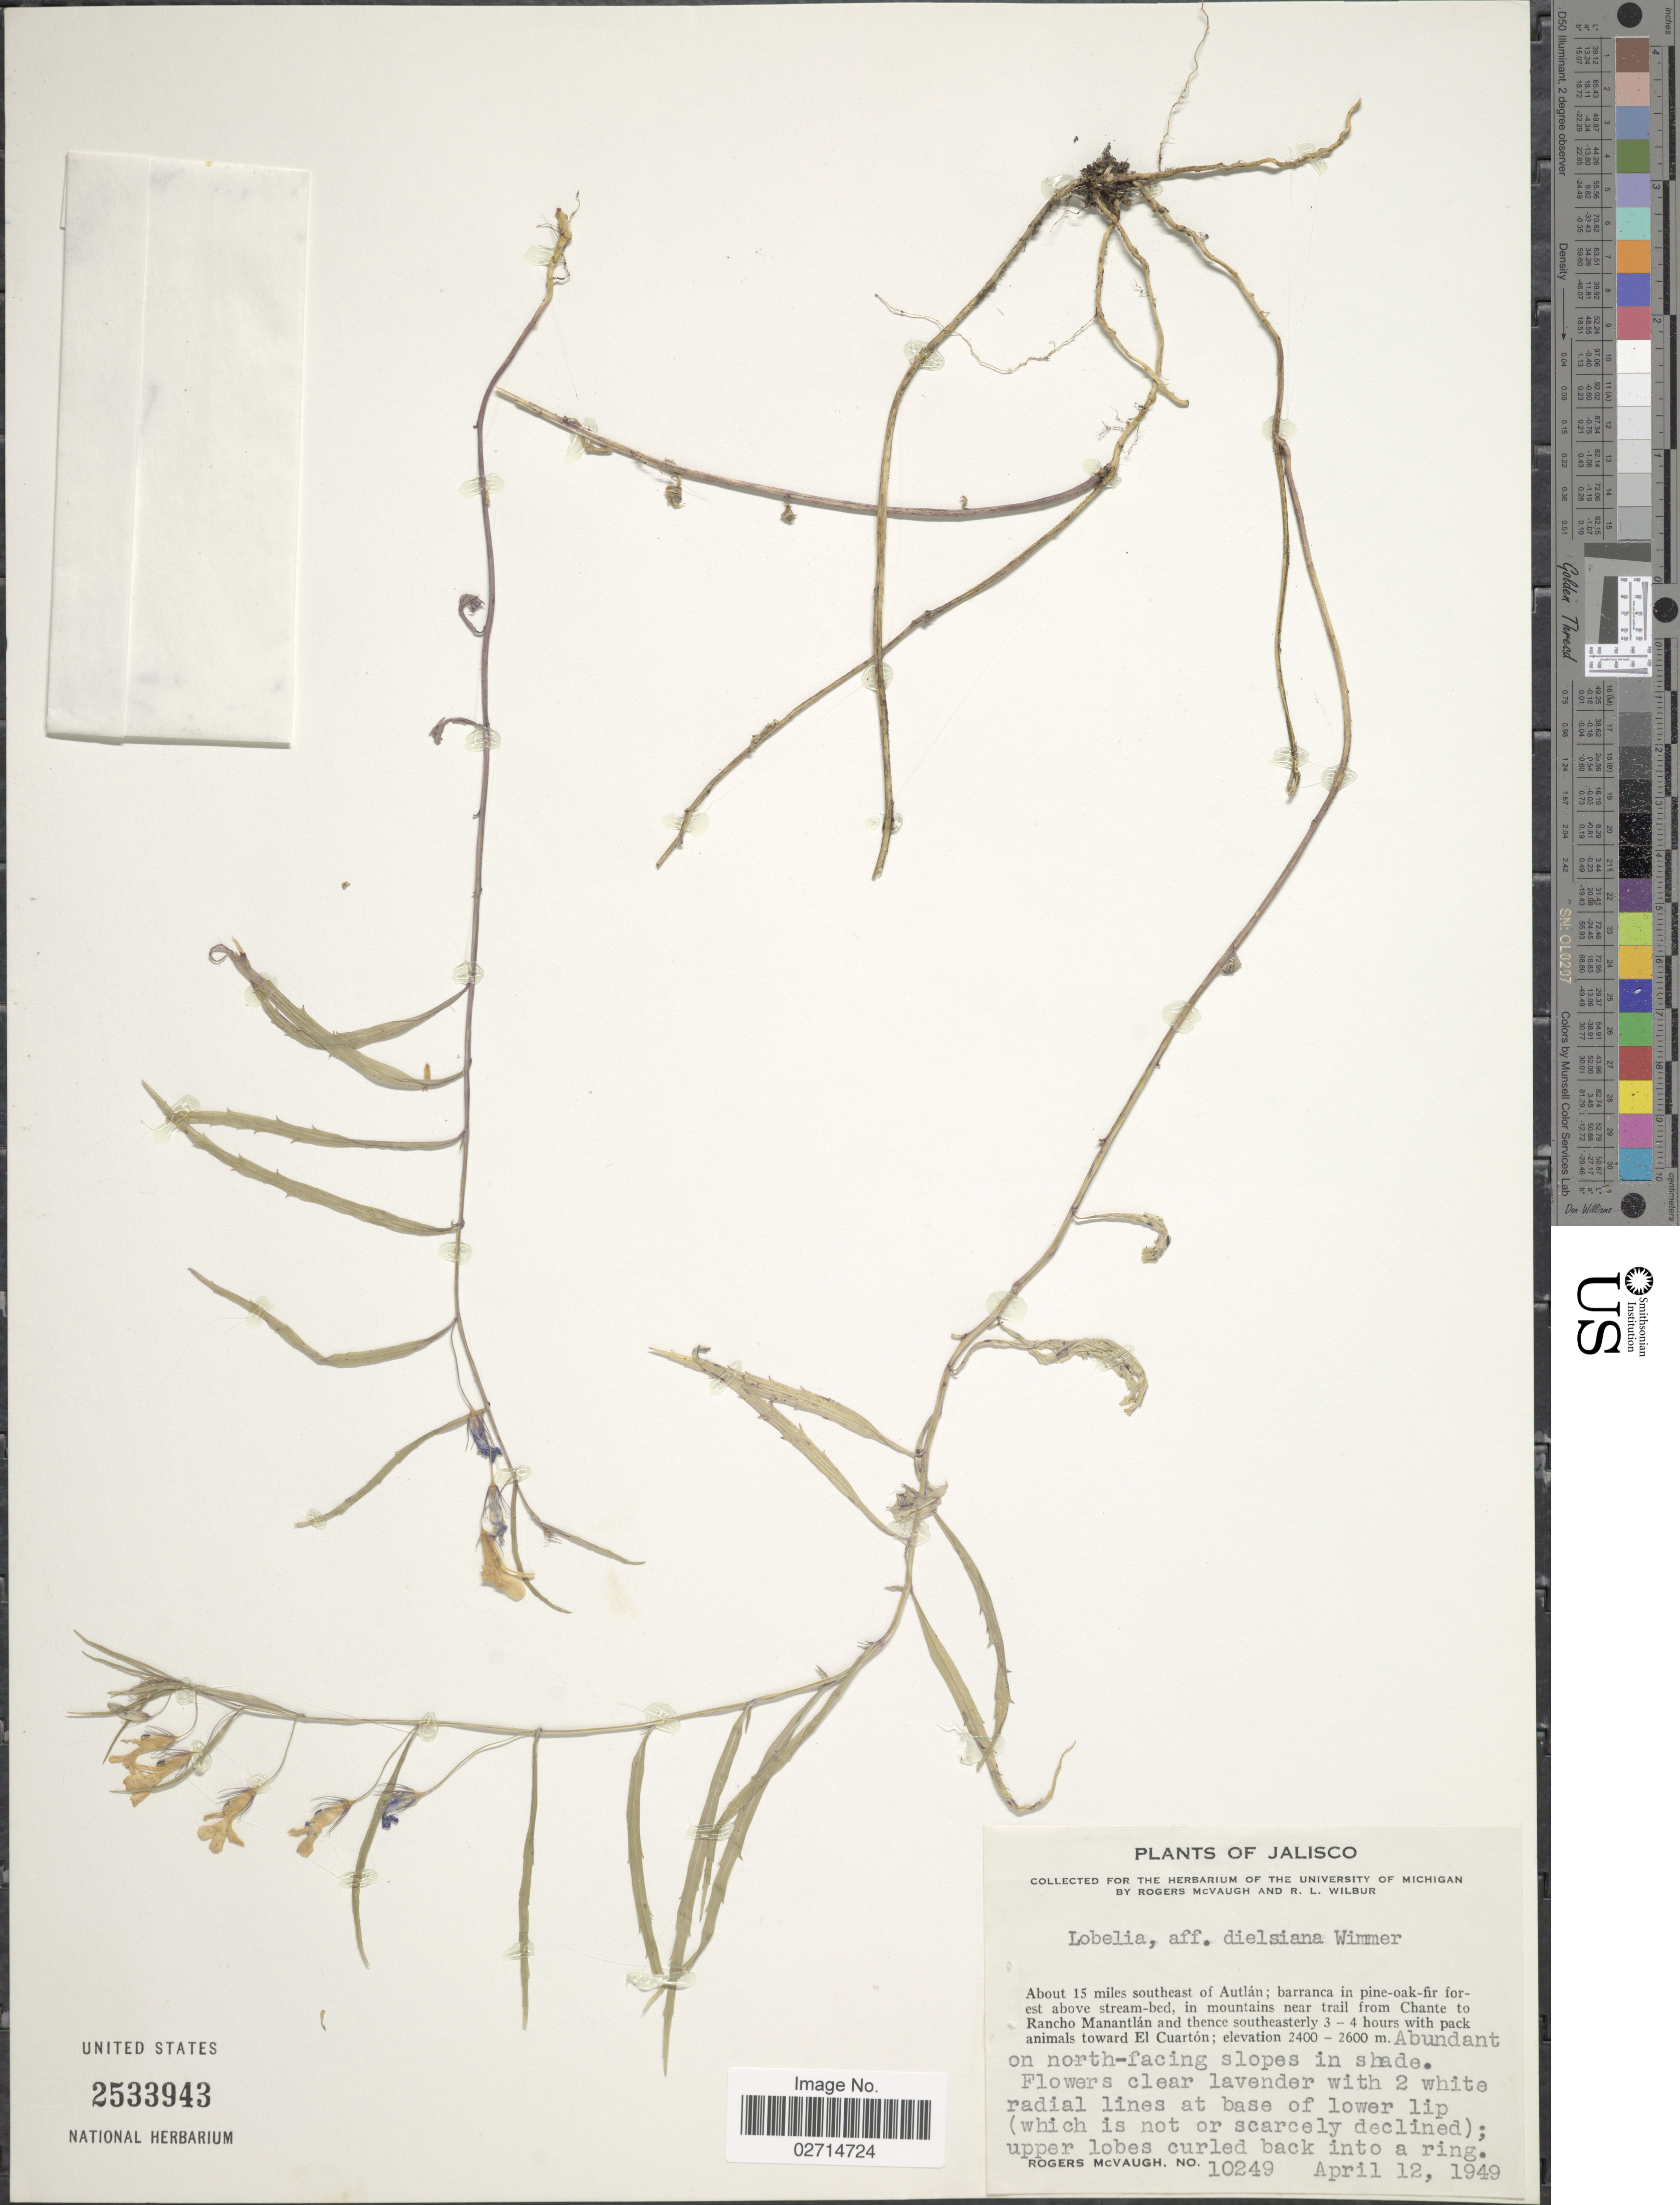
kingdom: Plantae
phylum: Tracheophyta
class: Magnoliopsida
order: Asterales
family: Campanulaceae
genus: Lobelia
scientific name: Lobelia dielsiana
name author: E. Wimm.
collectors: R. McVaugh & R. L. Wilbur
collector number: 10249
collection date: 1949-04-12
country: Mexico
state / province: Jalisco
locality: About 15 miles southeast of Autlán, in mountains near trail from Chante to Rancho Manantlan and thence southeasterly 3-4 hours with pack animals towards El Cuarton.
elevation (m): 2400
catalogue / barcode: US 2533943